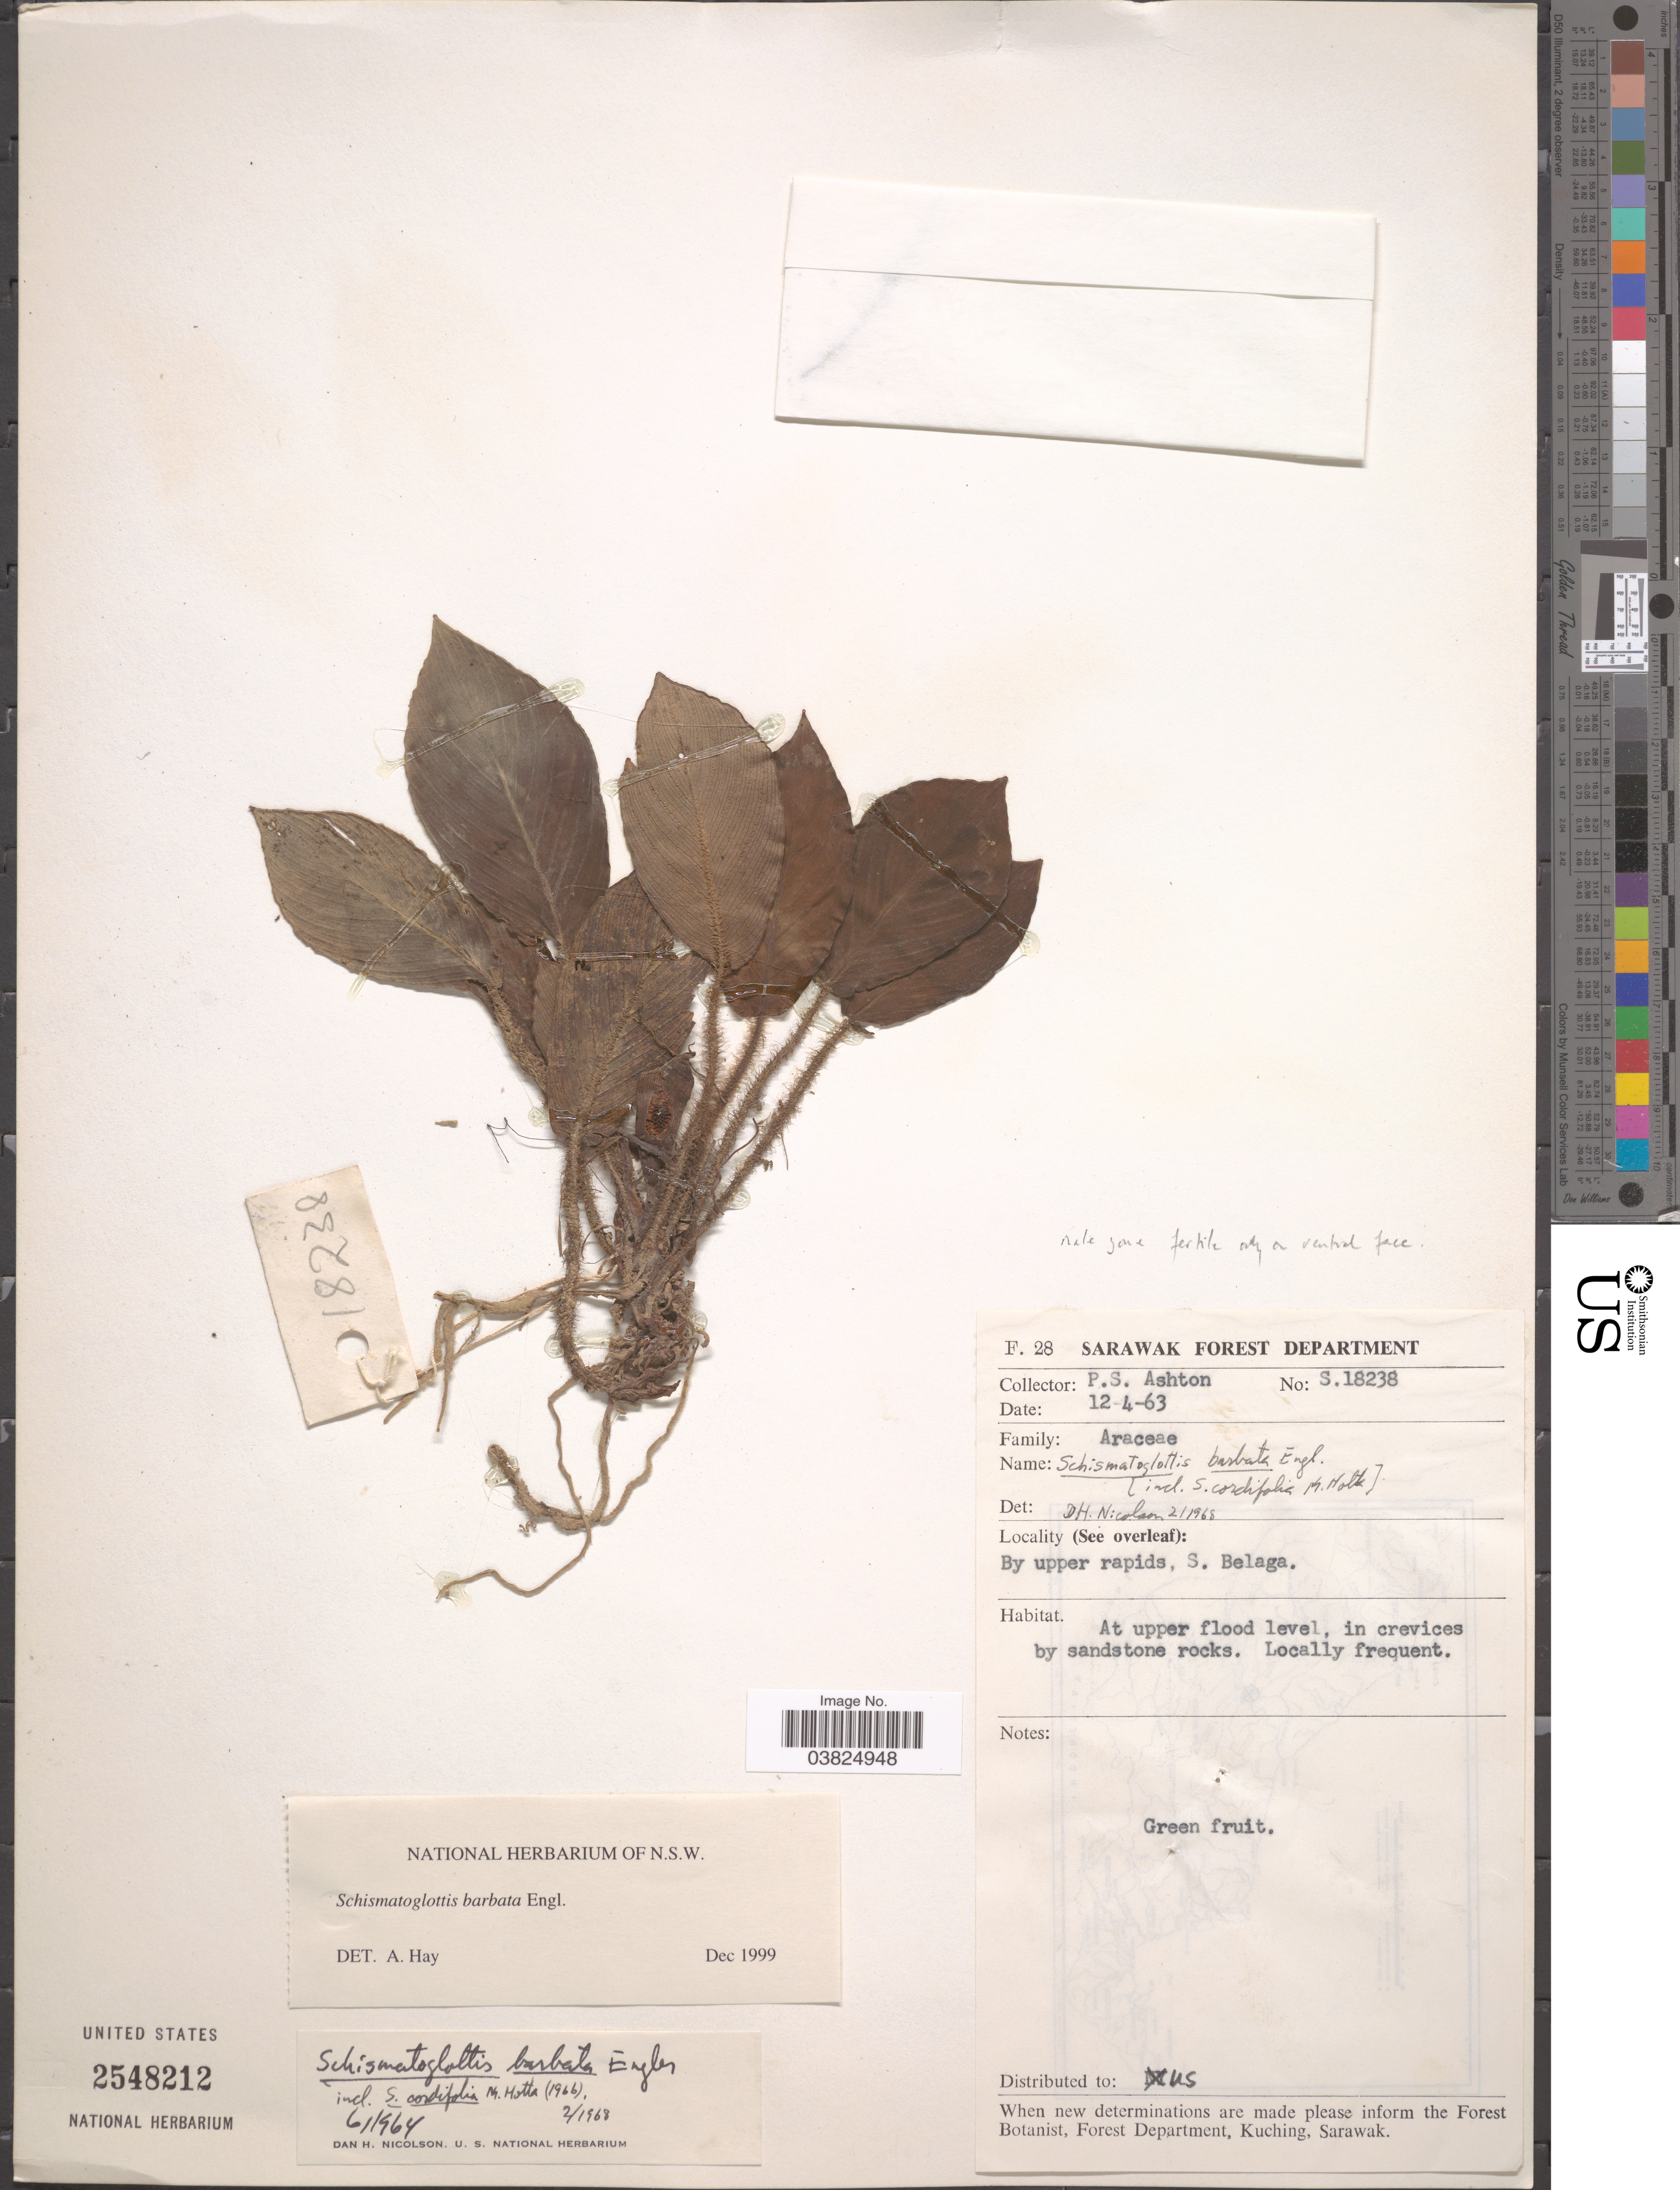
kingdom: Plantae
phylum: Tracheophyta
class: Liliopsida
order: Alismatales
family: Araceae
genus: Schismatoglottis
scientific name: Schismatoglottis barbata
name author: Engl.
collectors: P. S. Ashton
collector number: S. 18238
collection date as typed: Transcribed d/m/y: 12/4/63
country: Malaysia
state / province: Sarawak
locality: By upper rapids, S. Belaga. At upper flood level, in crevices by sandstone rocks.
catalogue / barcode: US 2548212